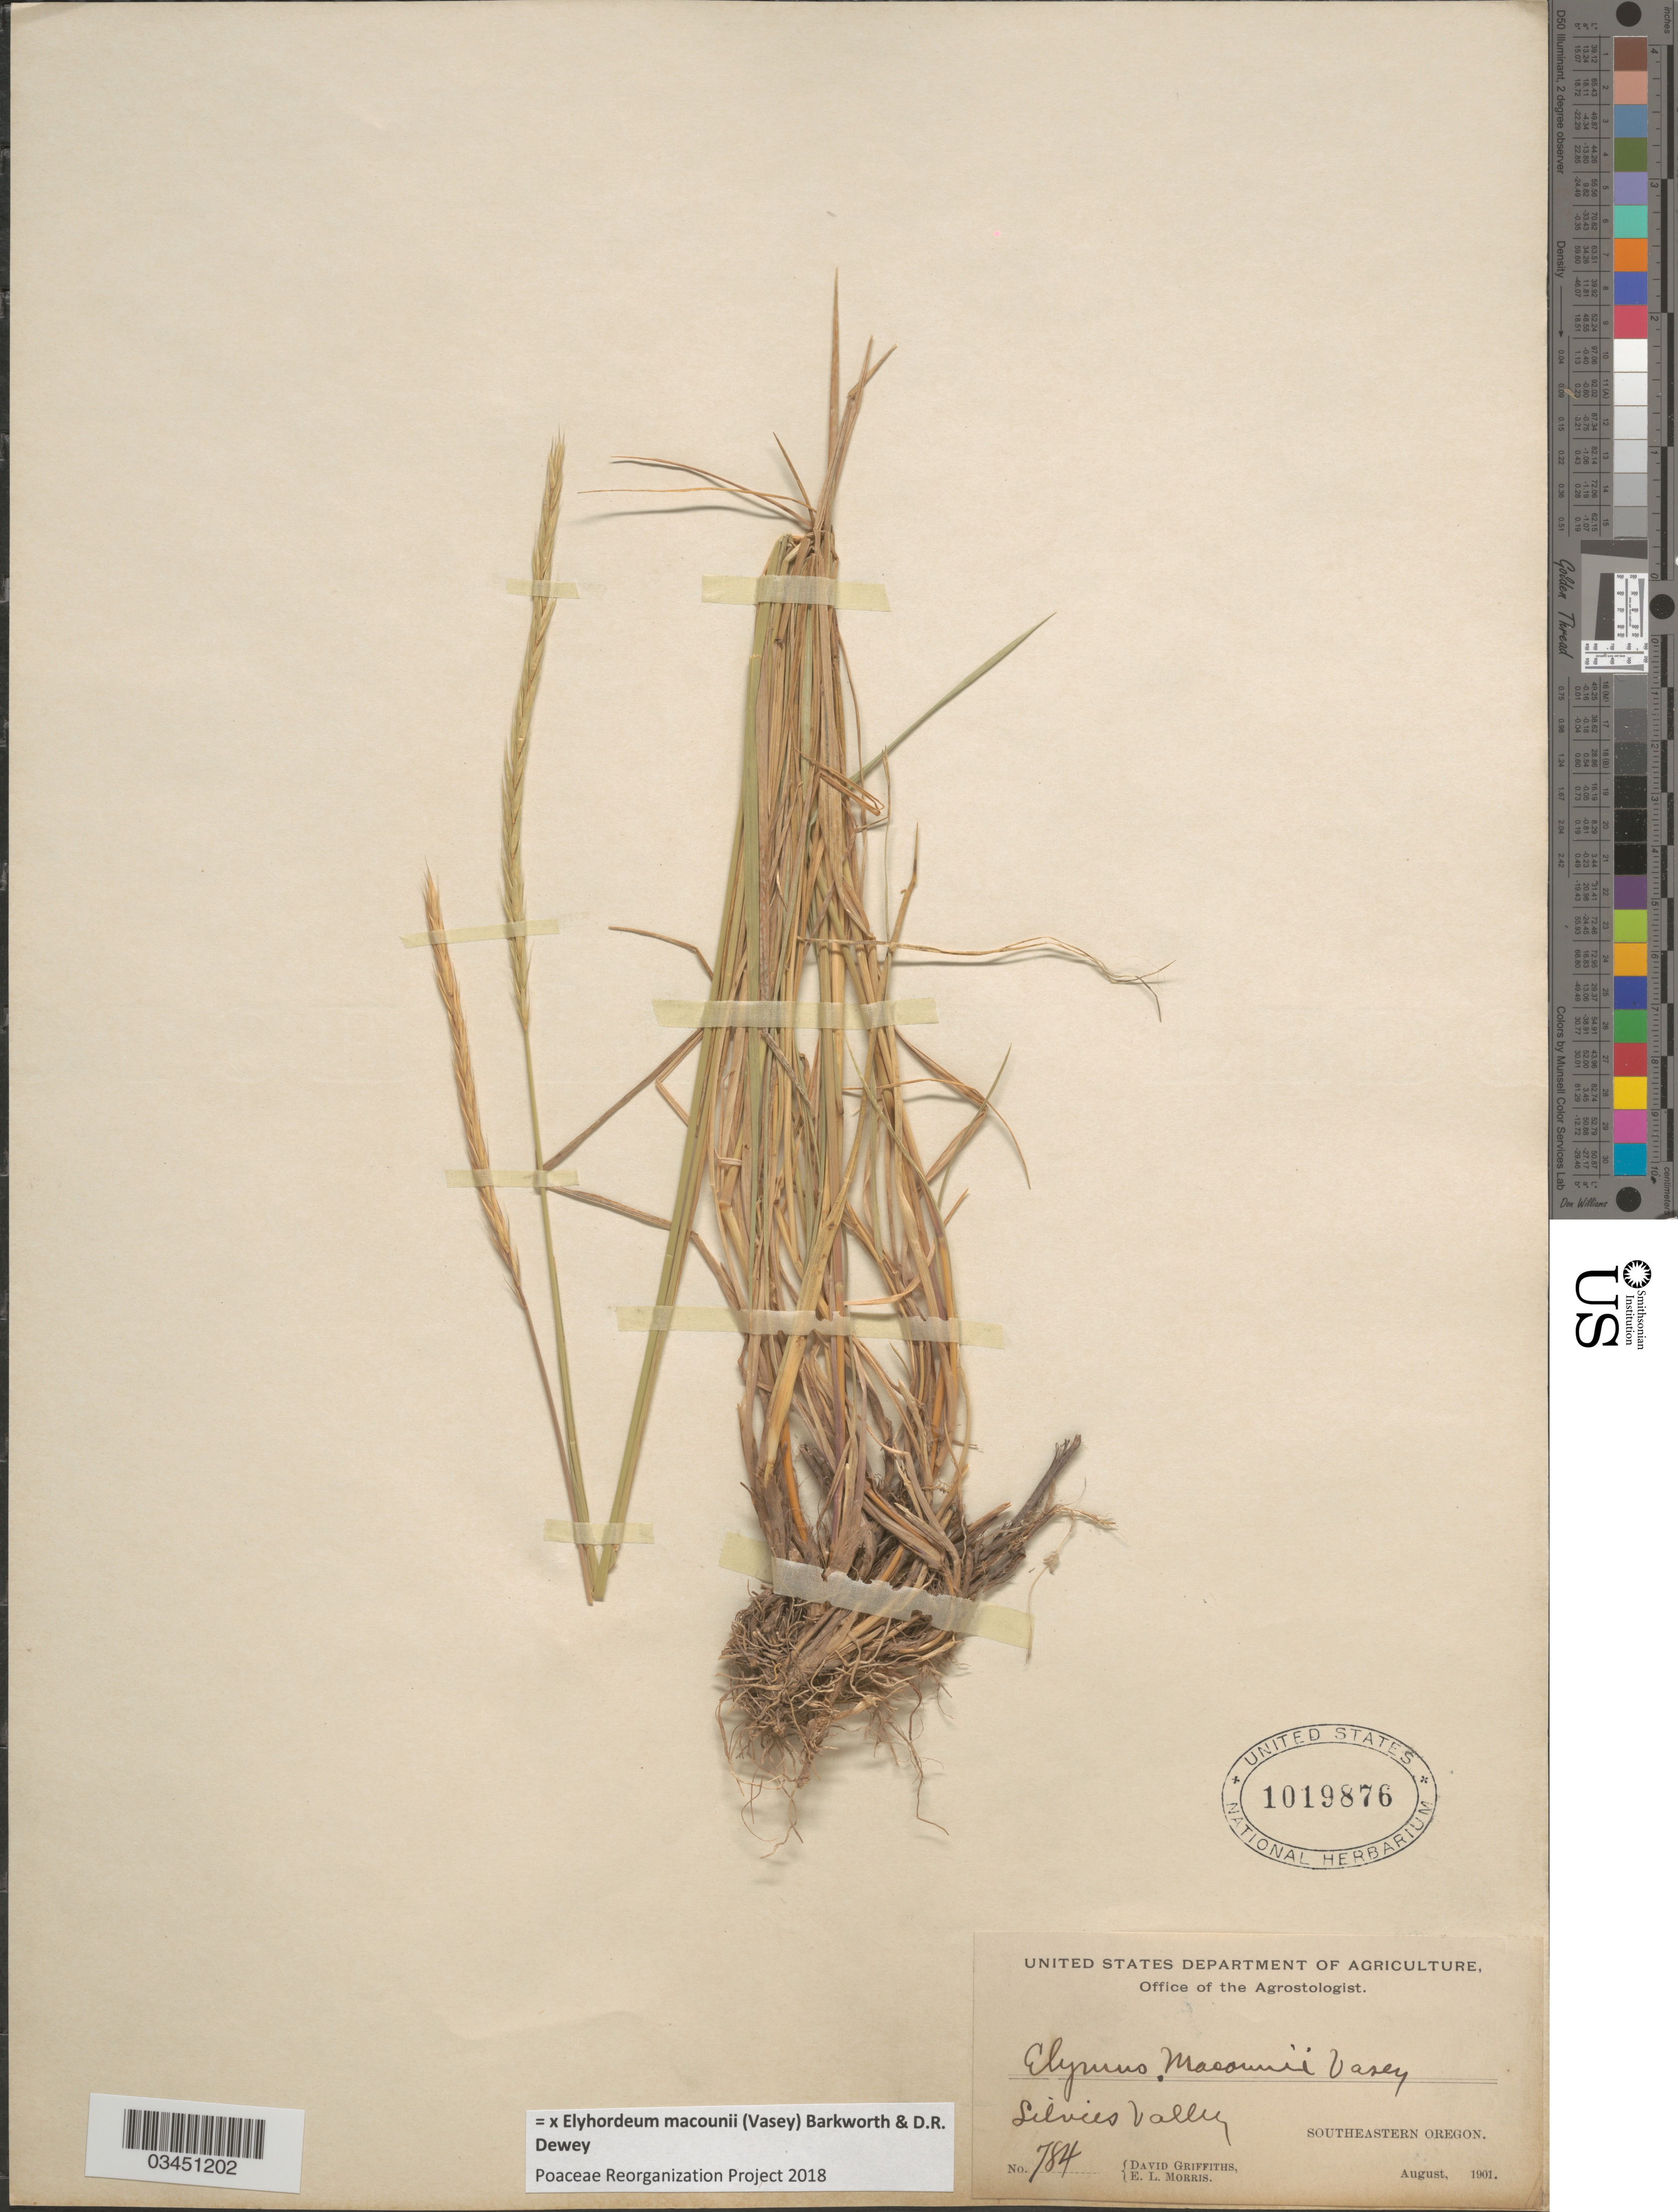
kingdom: Plantae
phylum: Tracheophyta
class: Liliopsida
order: Poales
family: Poaceae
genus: Elyhordeum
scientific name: x Elyhordeum macounii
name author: (Vasey) Barkworth & Dewey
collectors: D. Griffiths & E. Morris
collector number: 784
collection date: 1901-08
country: United States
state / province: Oregon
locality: Silvies Valley. Southeastern Oregon.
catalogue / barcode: US 1019876